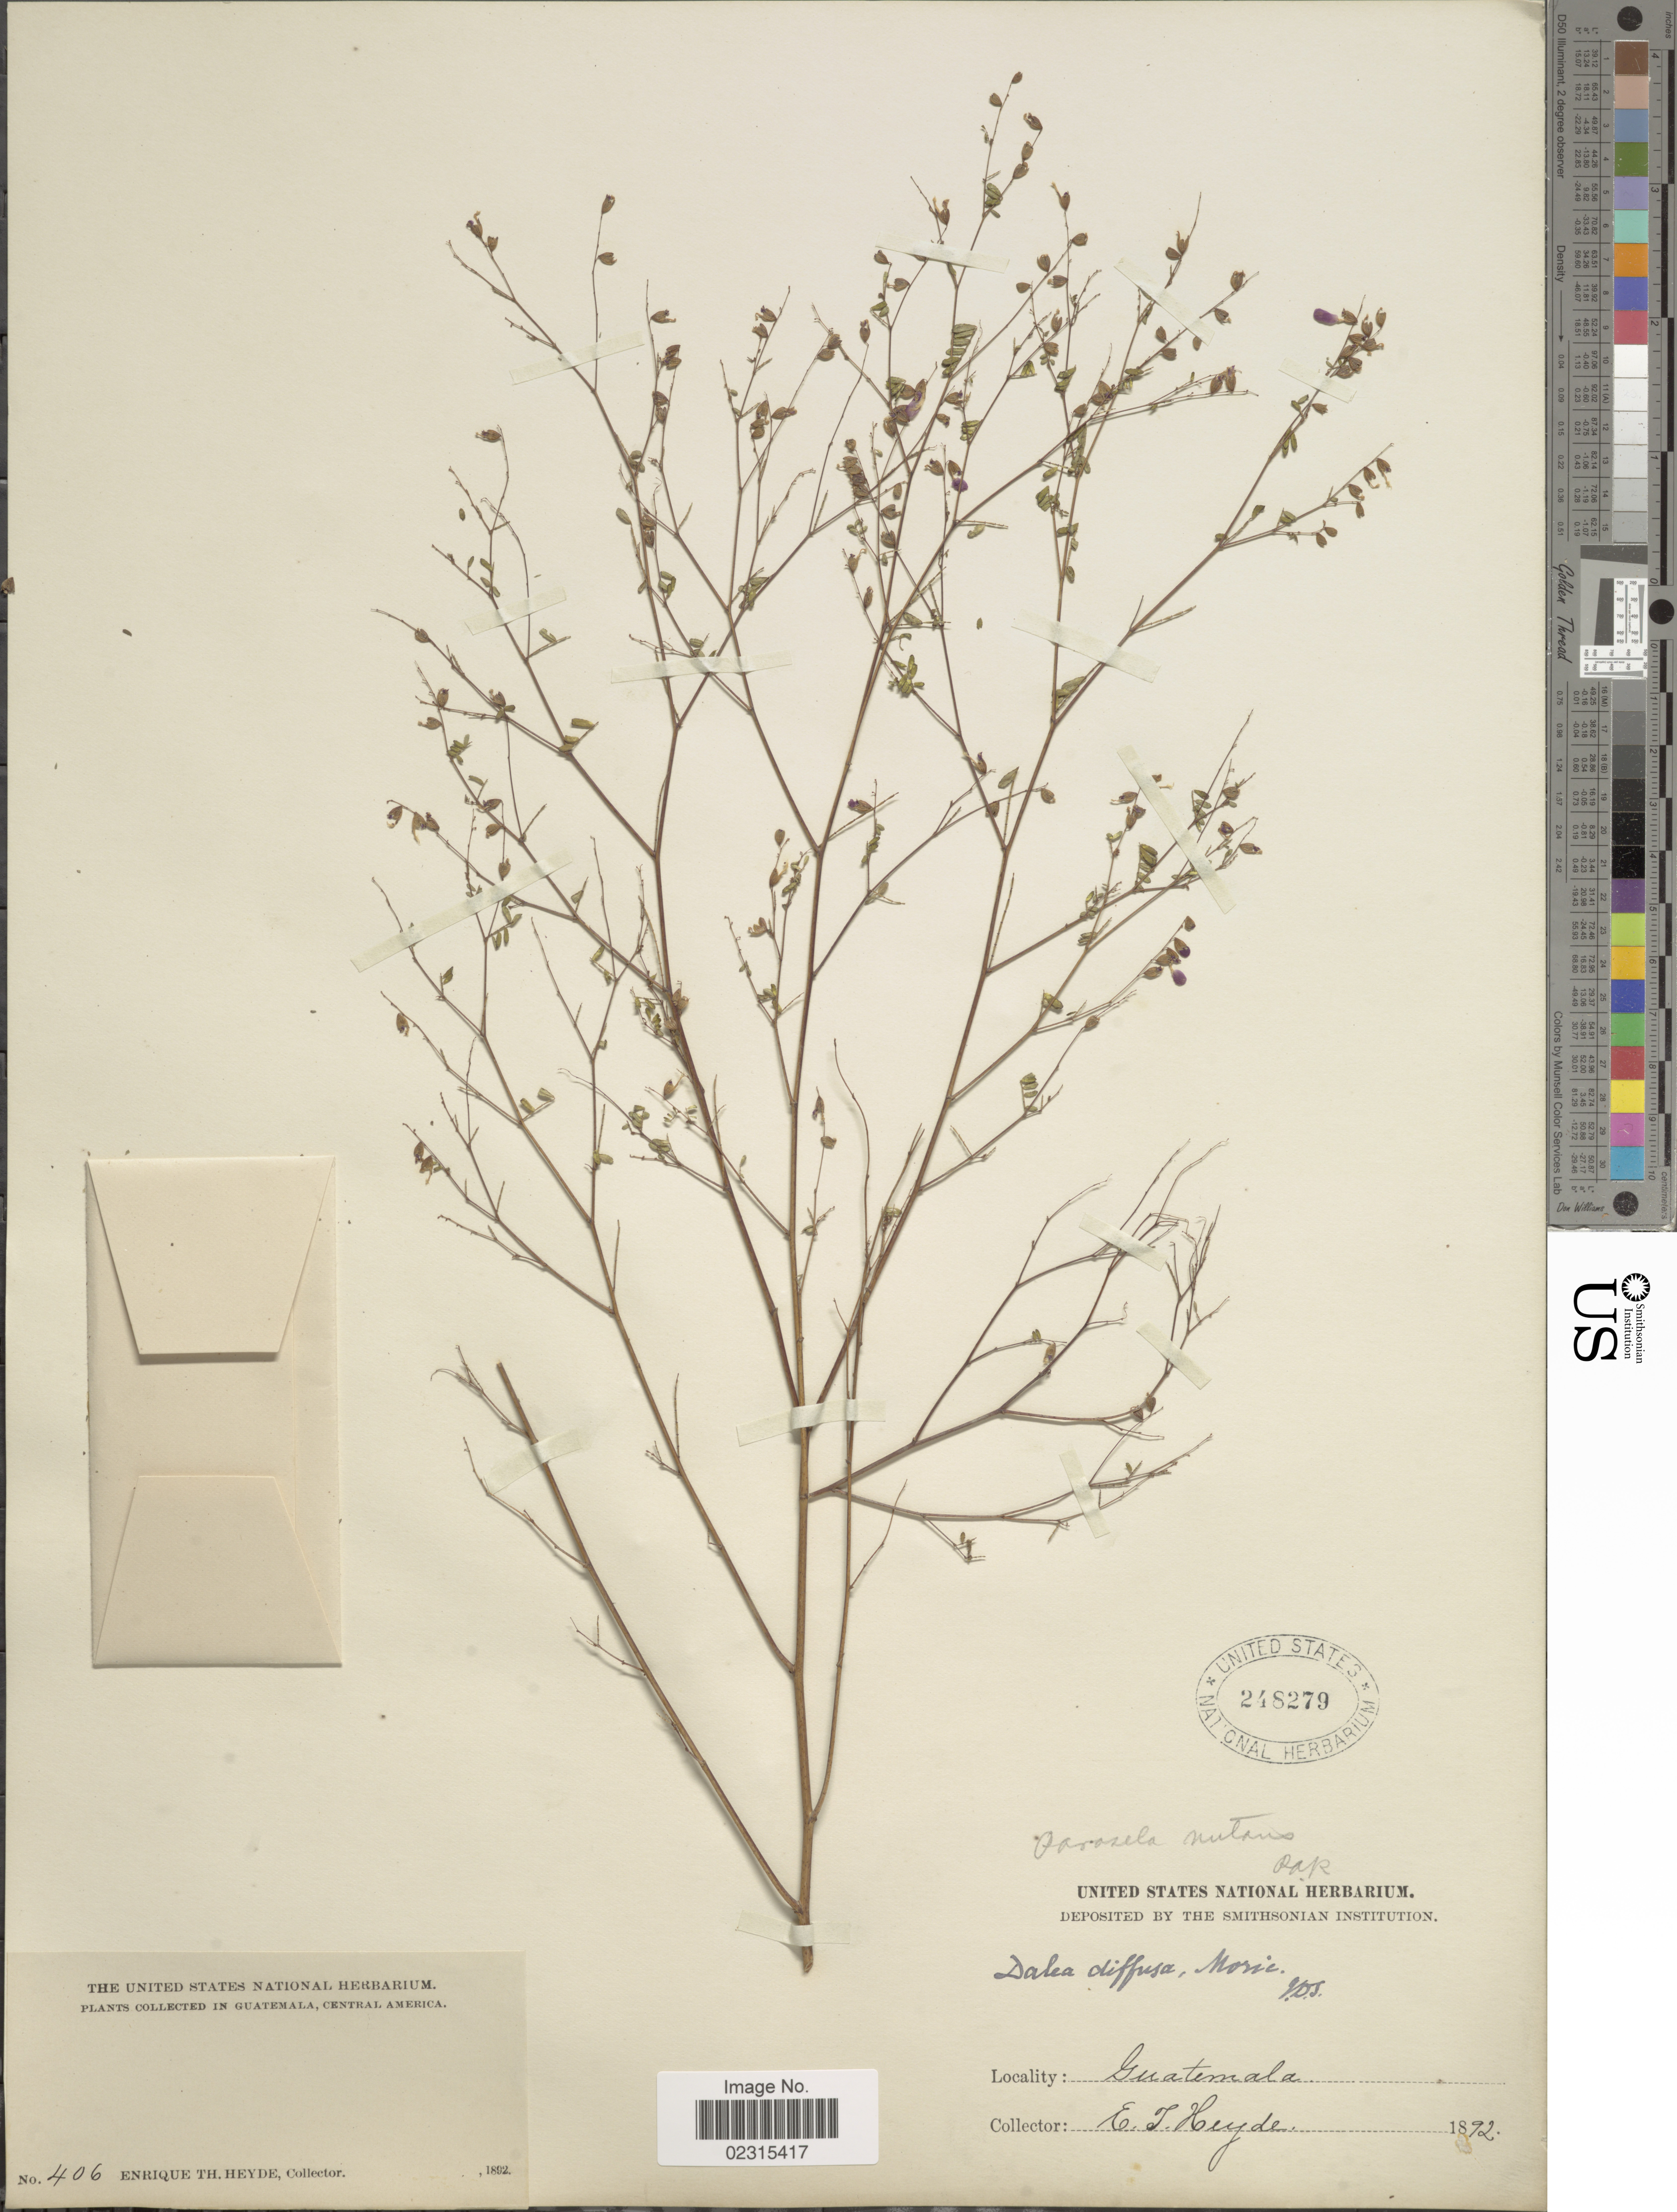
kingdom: Plantae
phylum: Tracheophyta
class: Magnoliopsida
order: Fabales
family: Fabaceae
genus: Marina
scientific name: Marina nutans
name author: (Cav.) Barneby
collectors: E. T. Heyde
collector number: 406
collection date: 1892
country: Guatemala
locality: Central America, Guatemala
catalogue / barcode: US 248279